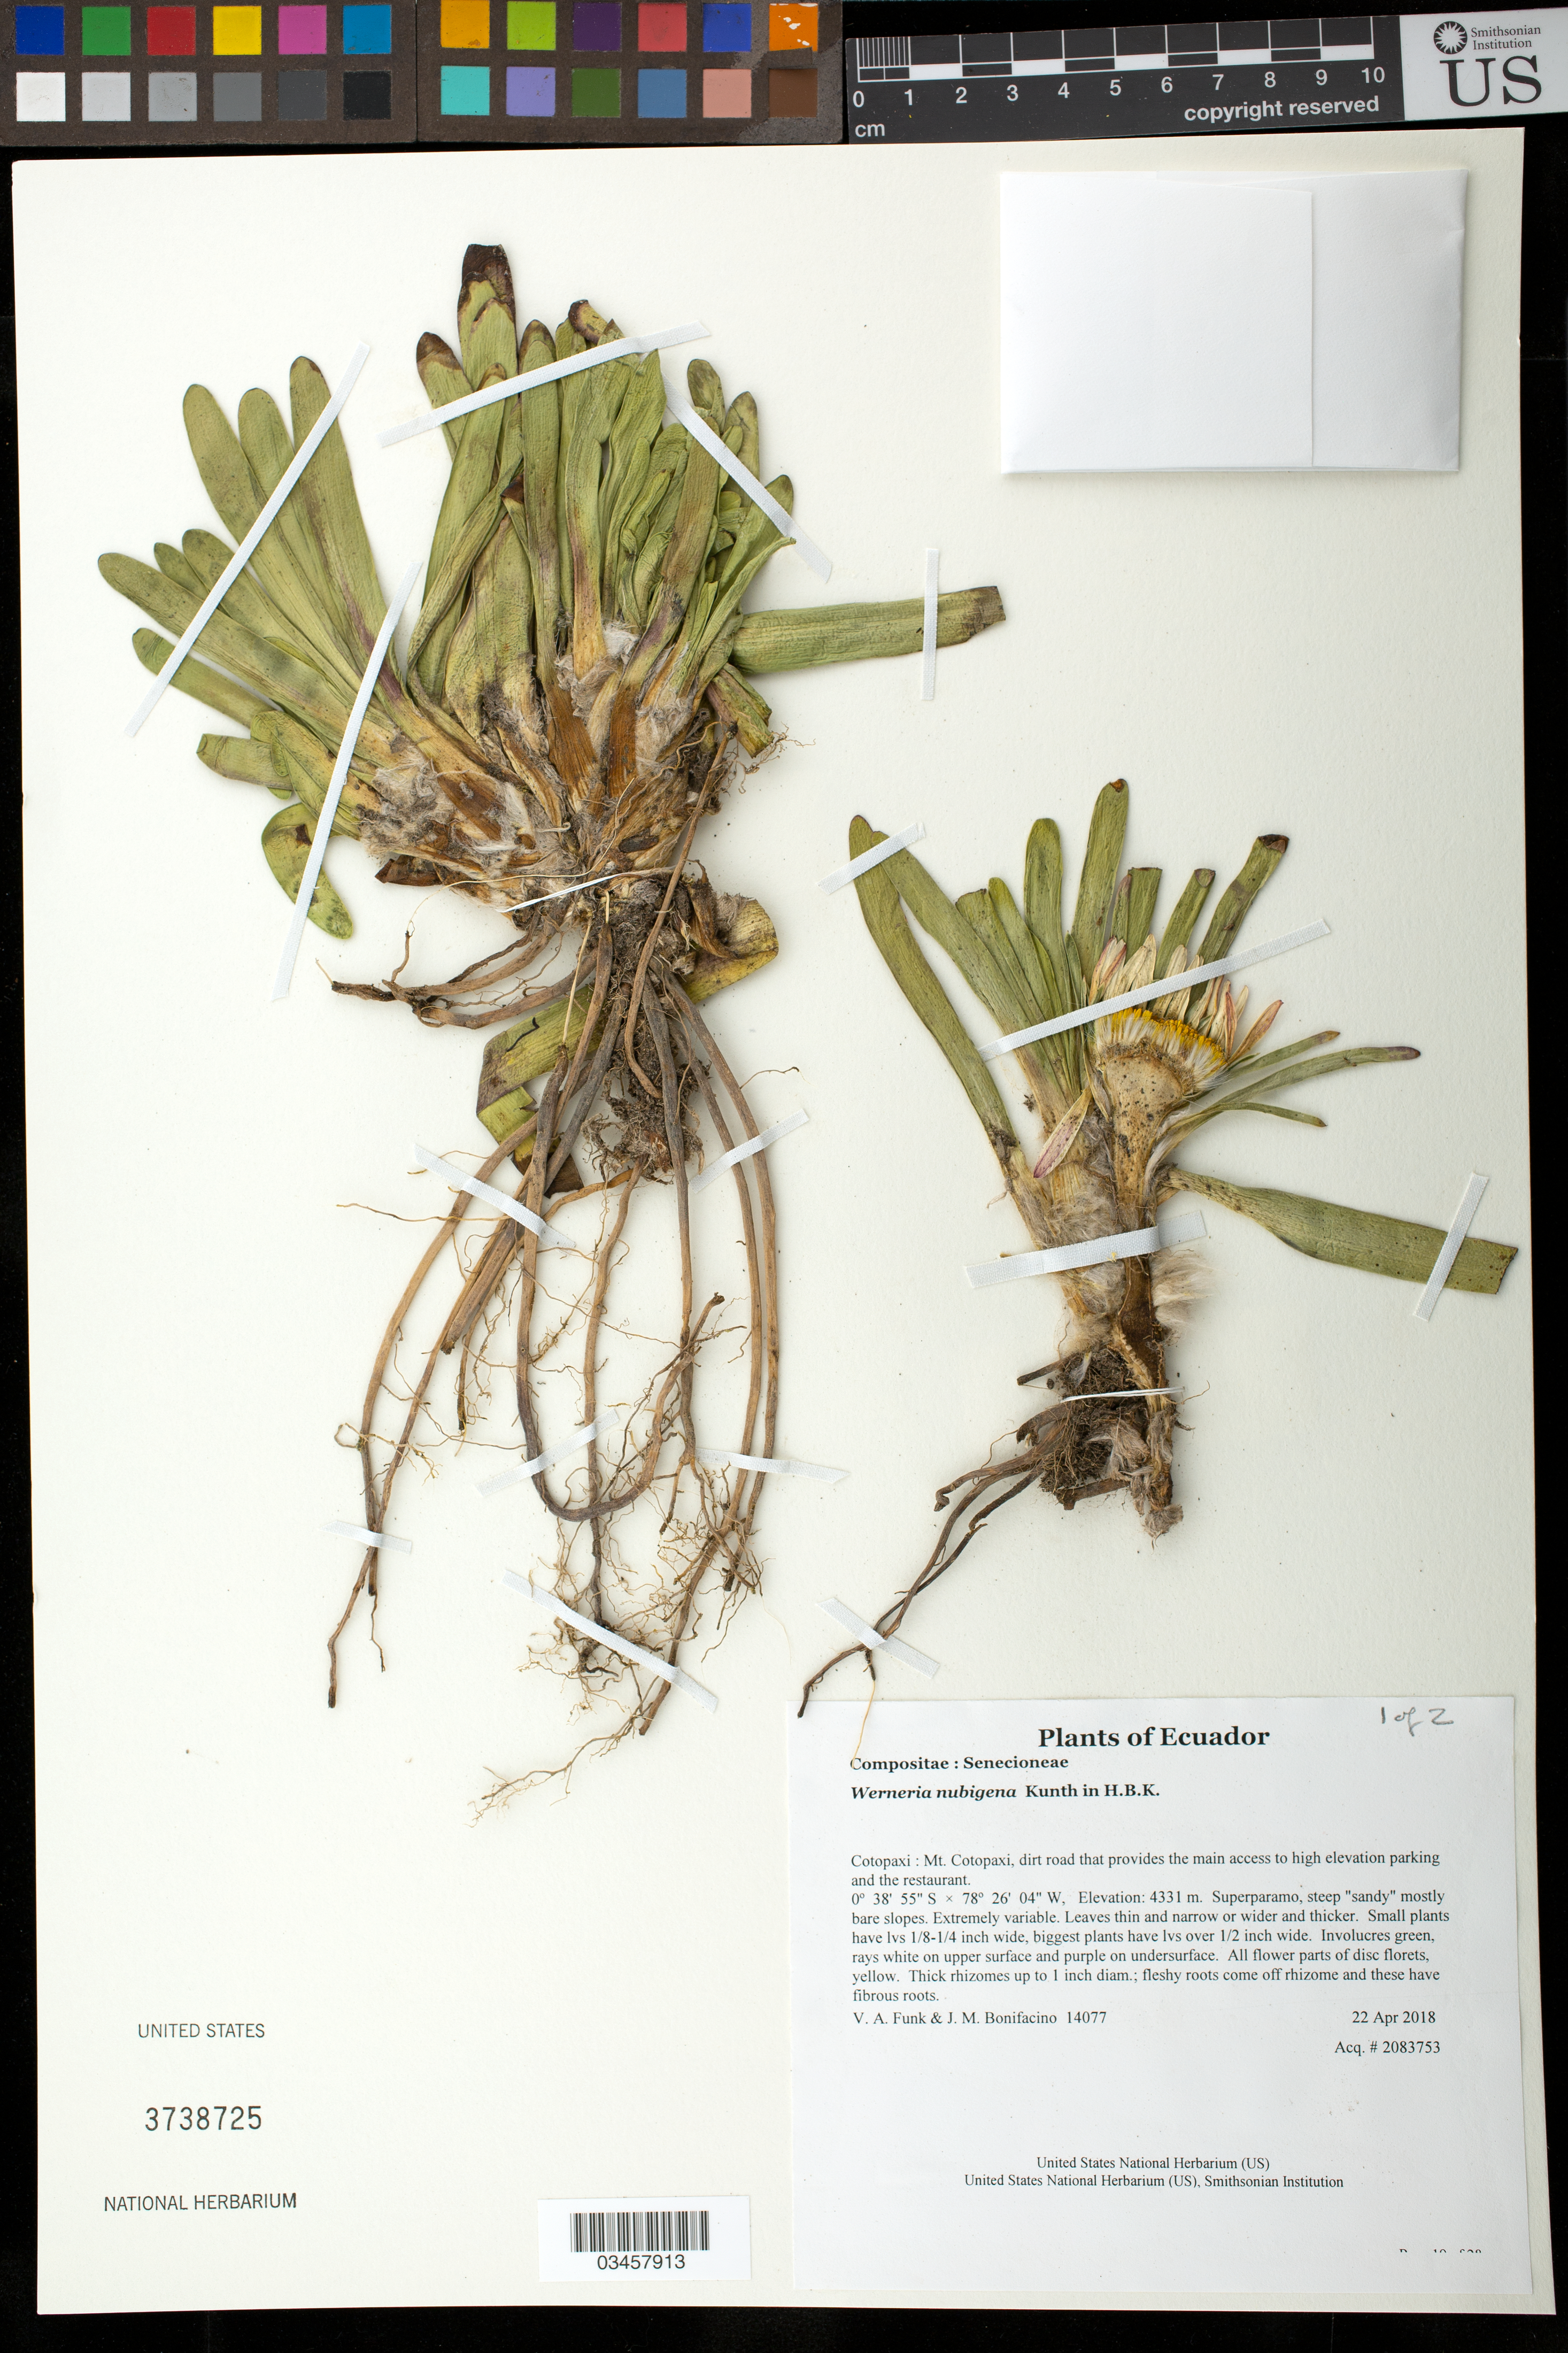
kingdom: Plantae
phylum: Tracheophyta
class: Magnoliopsida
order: Asterales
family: Asteraceae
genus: Werneria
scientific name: Werneria nubigena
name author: Kunth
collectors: V. Funk & M. Bonifacino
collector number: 14077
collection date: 2018-04-22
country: Ecuador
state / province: Cotopaxi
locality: Mt. Cotopaxi, dirt road that provides the main access to high elevation parking and the restaurant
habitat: Superparamo, steep "sandy" mostly bare slopes.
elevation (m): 4331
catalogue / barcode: US 3738725